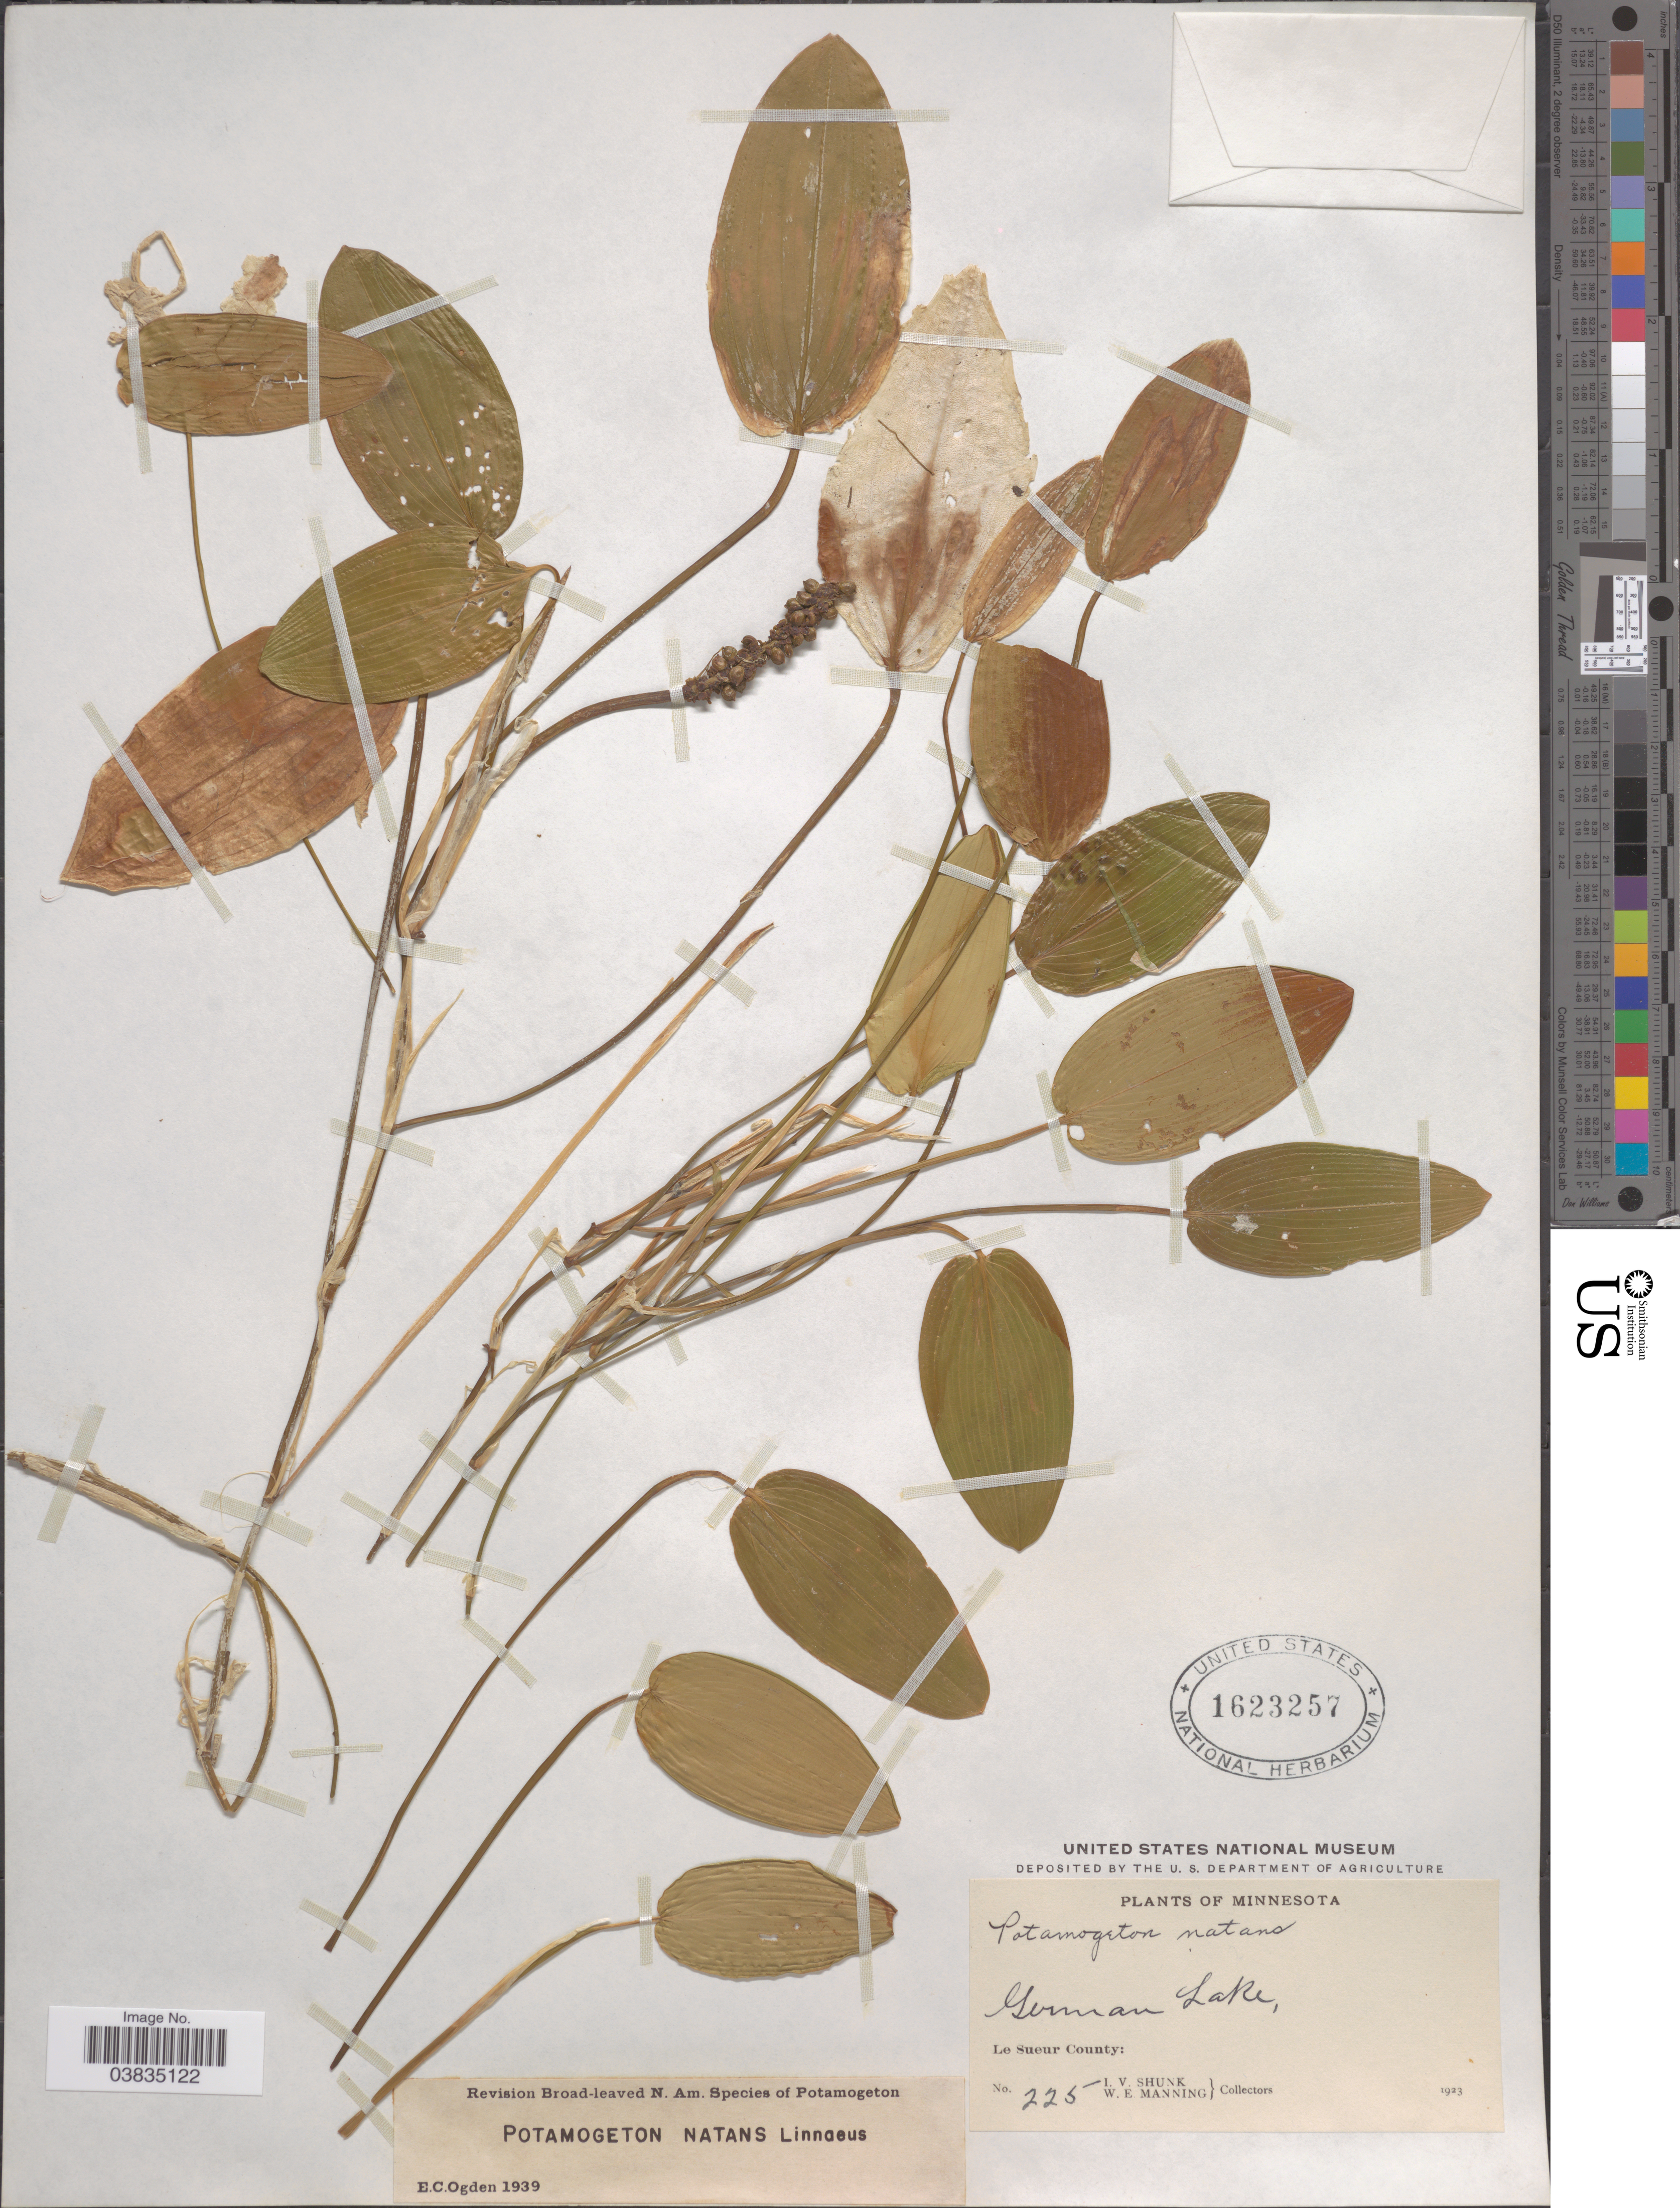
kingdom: Plantae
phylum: Tracheophyta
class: Liliopsida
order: Alismatales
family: Potamogetonaceae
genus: Potamogeton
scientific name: Potamogeton natans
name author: L.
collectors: I. Shunk & W. Manning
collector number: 225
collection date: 1923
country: United States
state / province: Minnesota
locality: German Lake, Le Sueur County.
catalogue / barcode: US 1623257